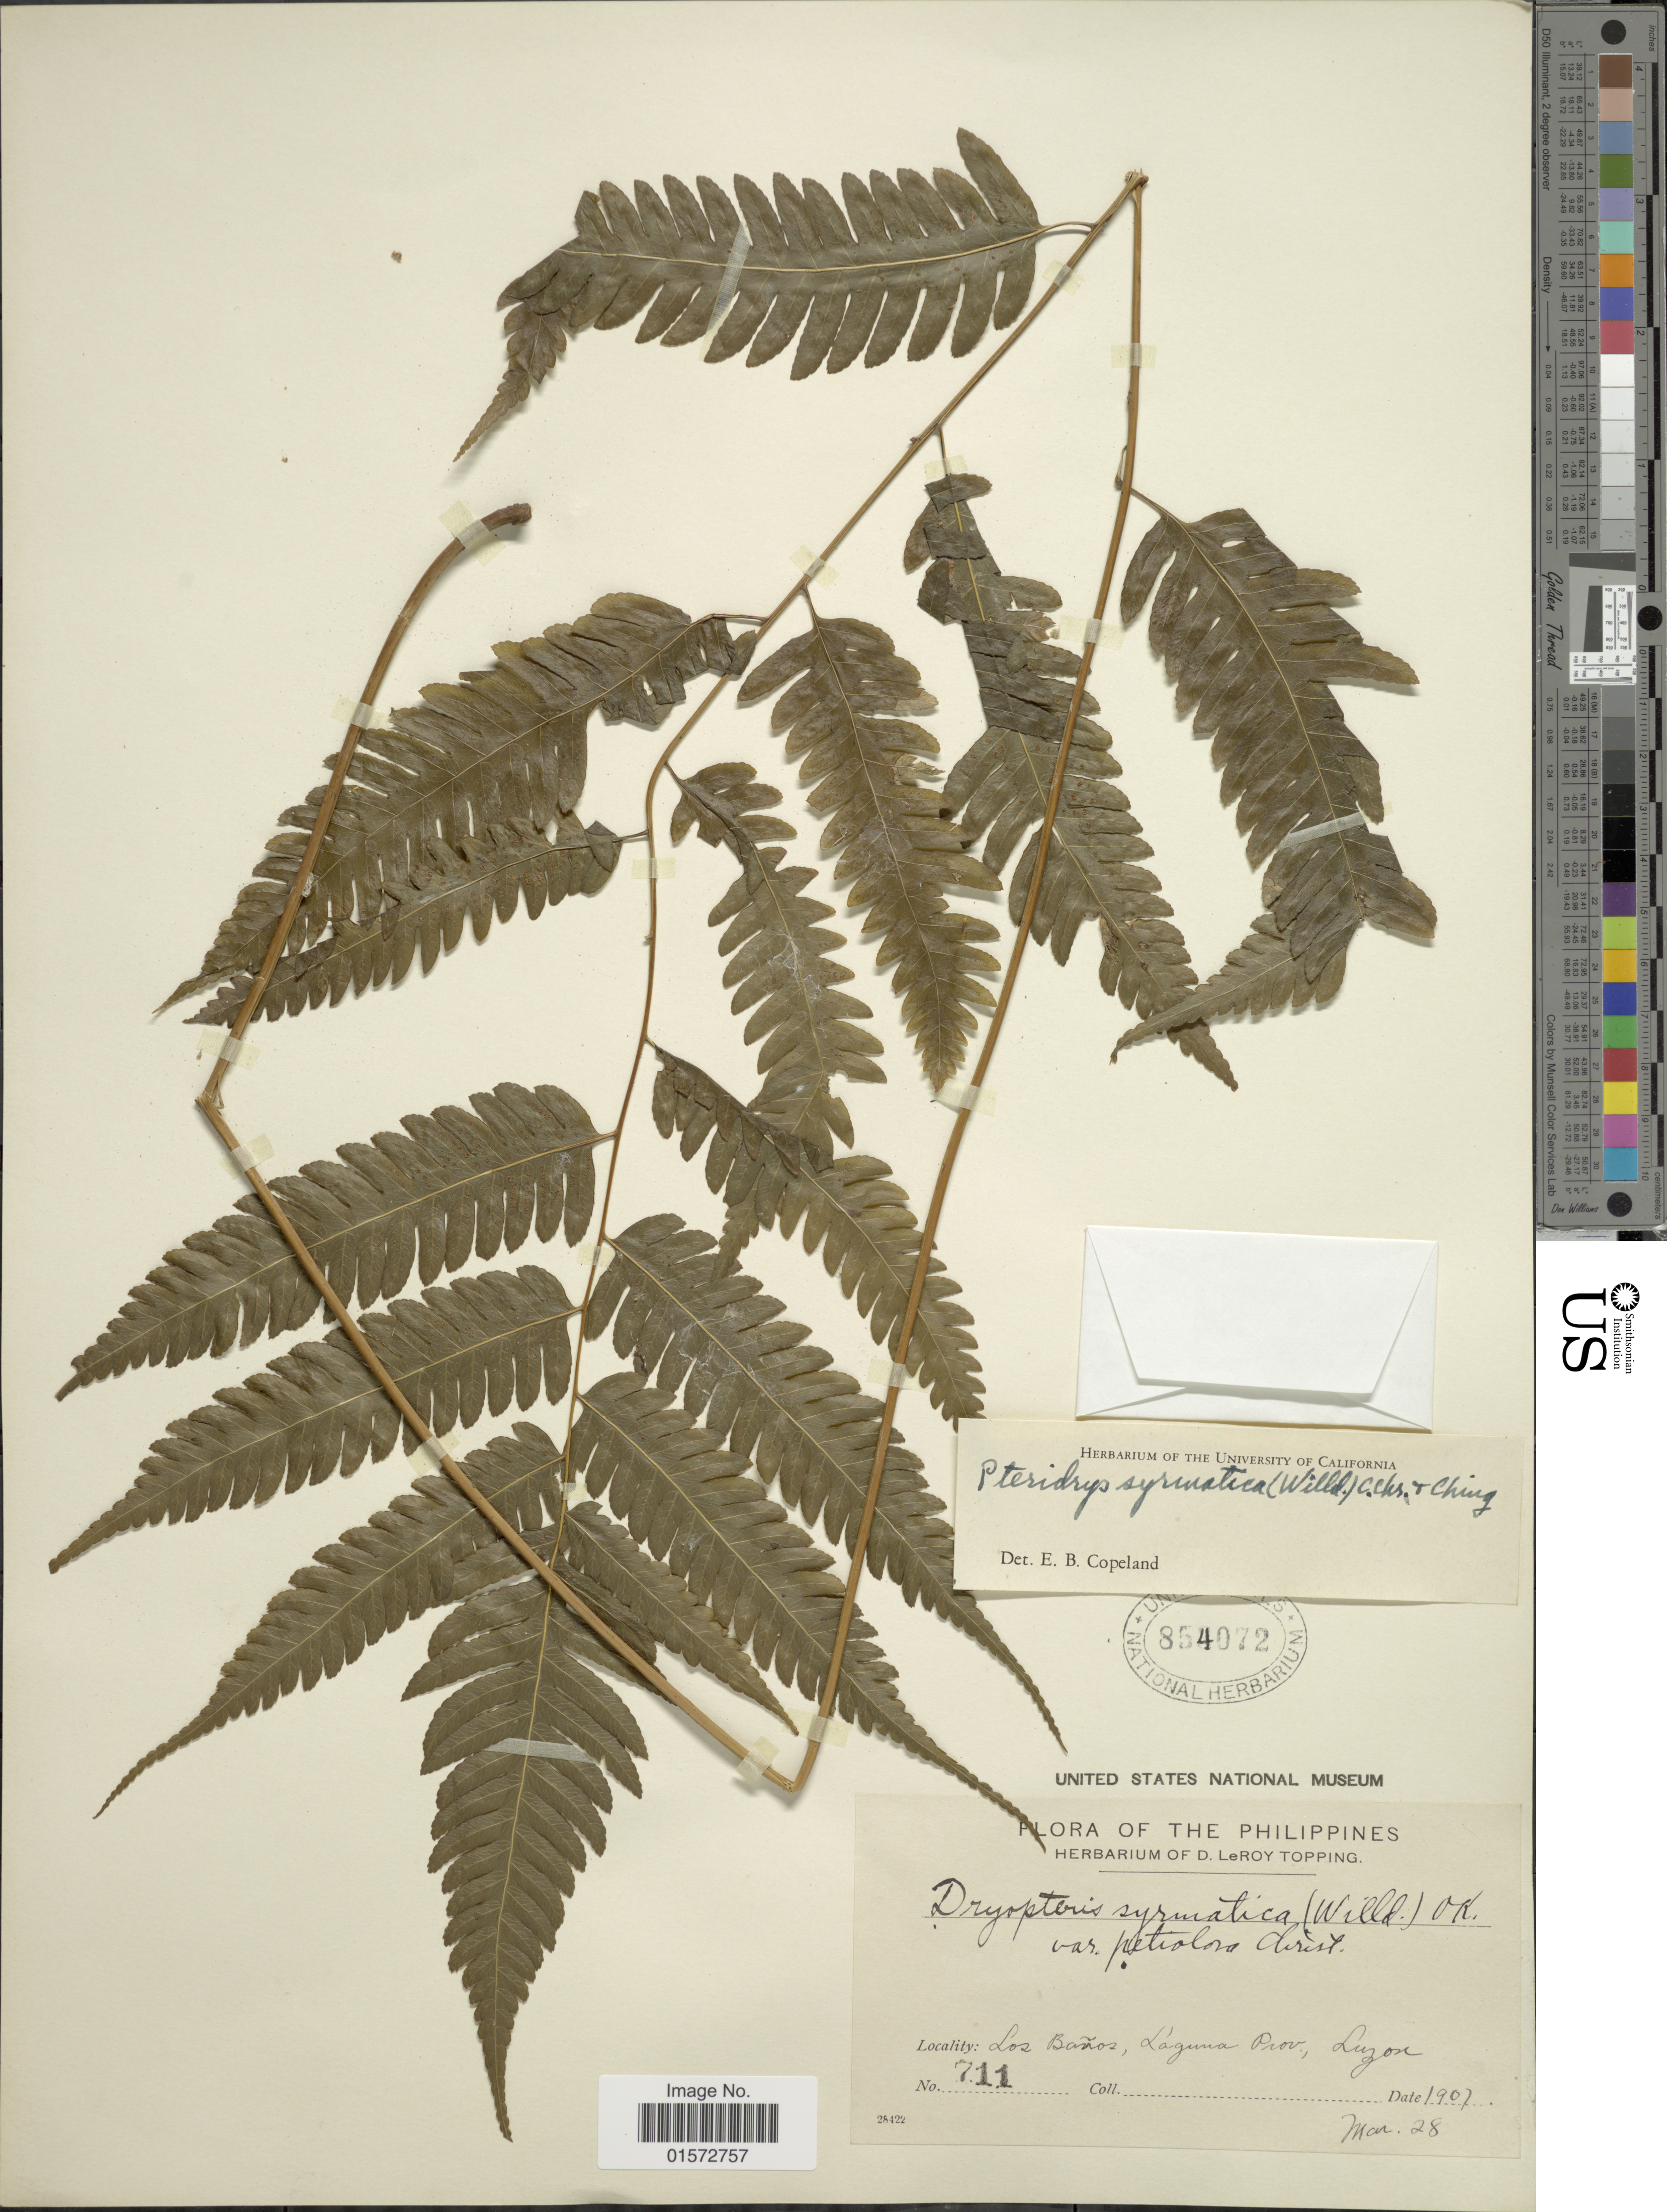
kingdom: Plantae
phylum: Tracheophyta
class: Polypodiopsida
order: Polypodiales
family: Tectariaceae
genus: Pteridrys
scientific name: Pteridrys syrmatica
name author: (Willd.) C. Chr. & Ching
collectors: ex herb. D. LeRoy Topping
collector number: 711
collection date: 1907-03-28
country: Philippines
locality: Los Baños, Laguna Prov., Luzon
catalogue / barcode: US 854072